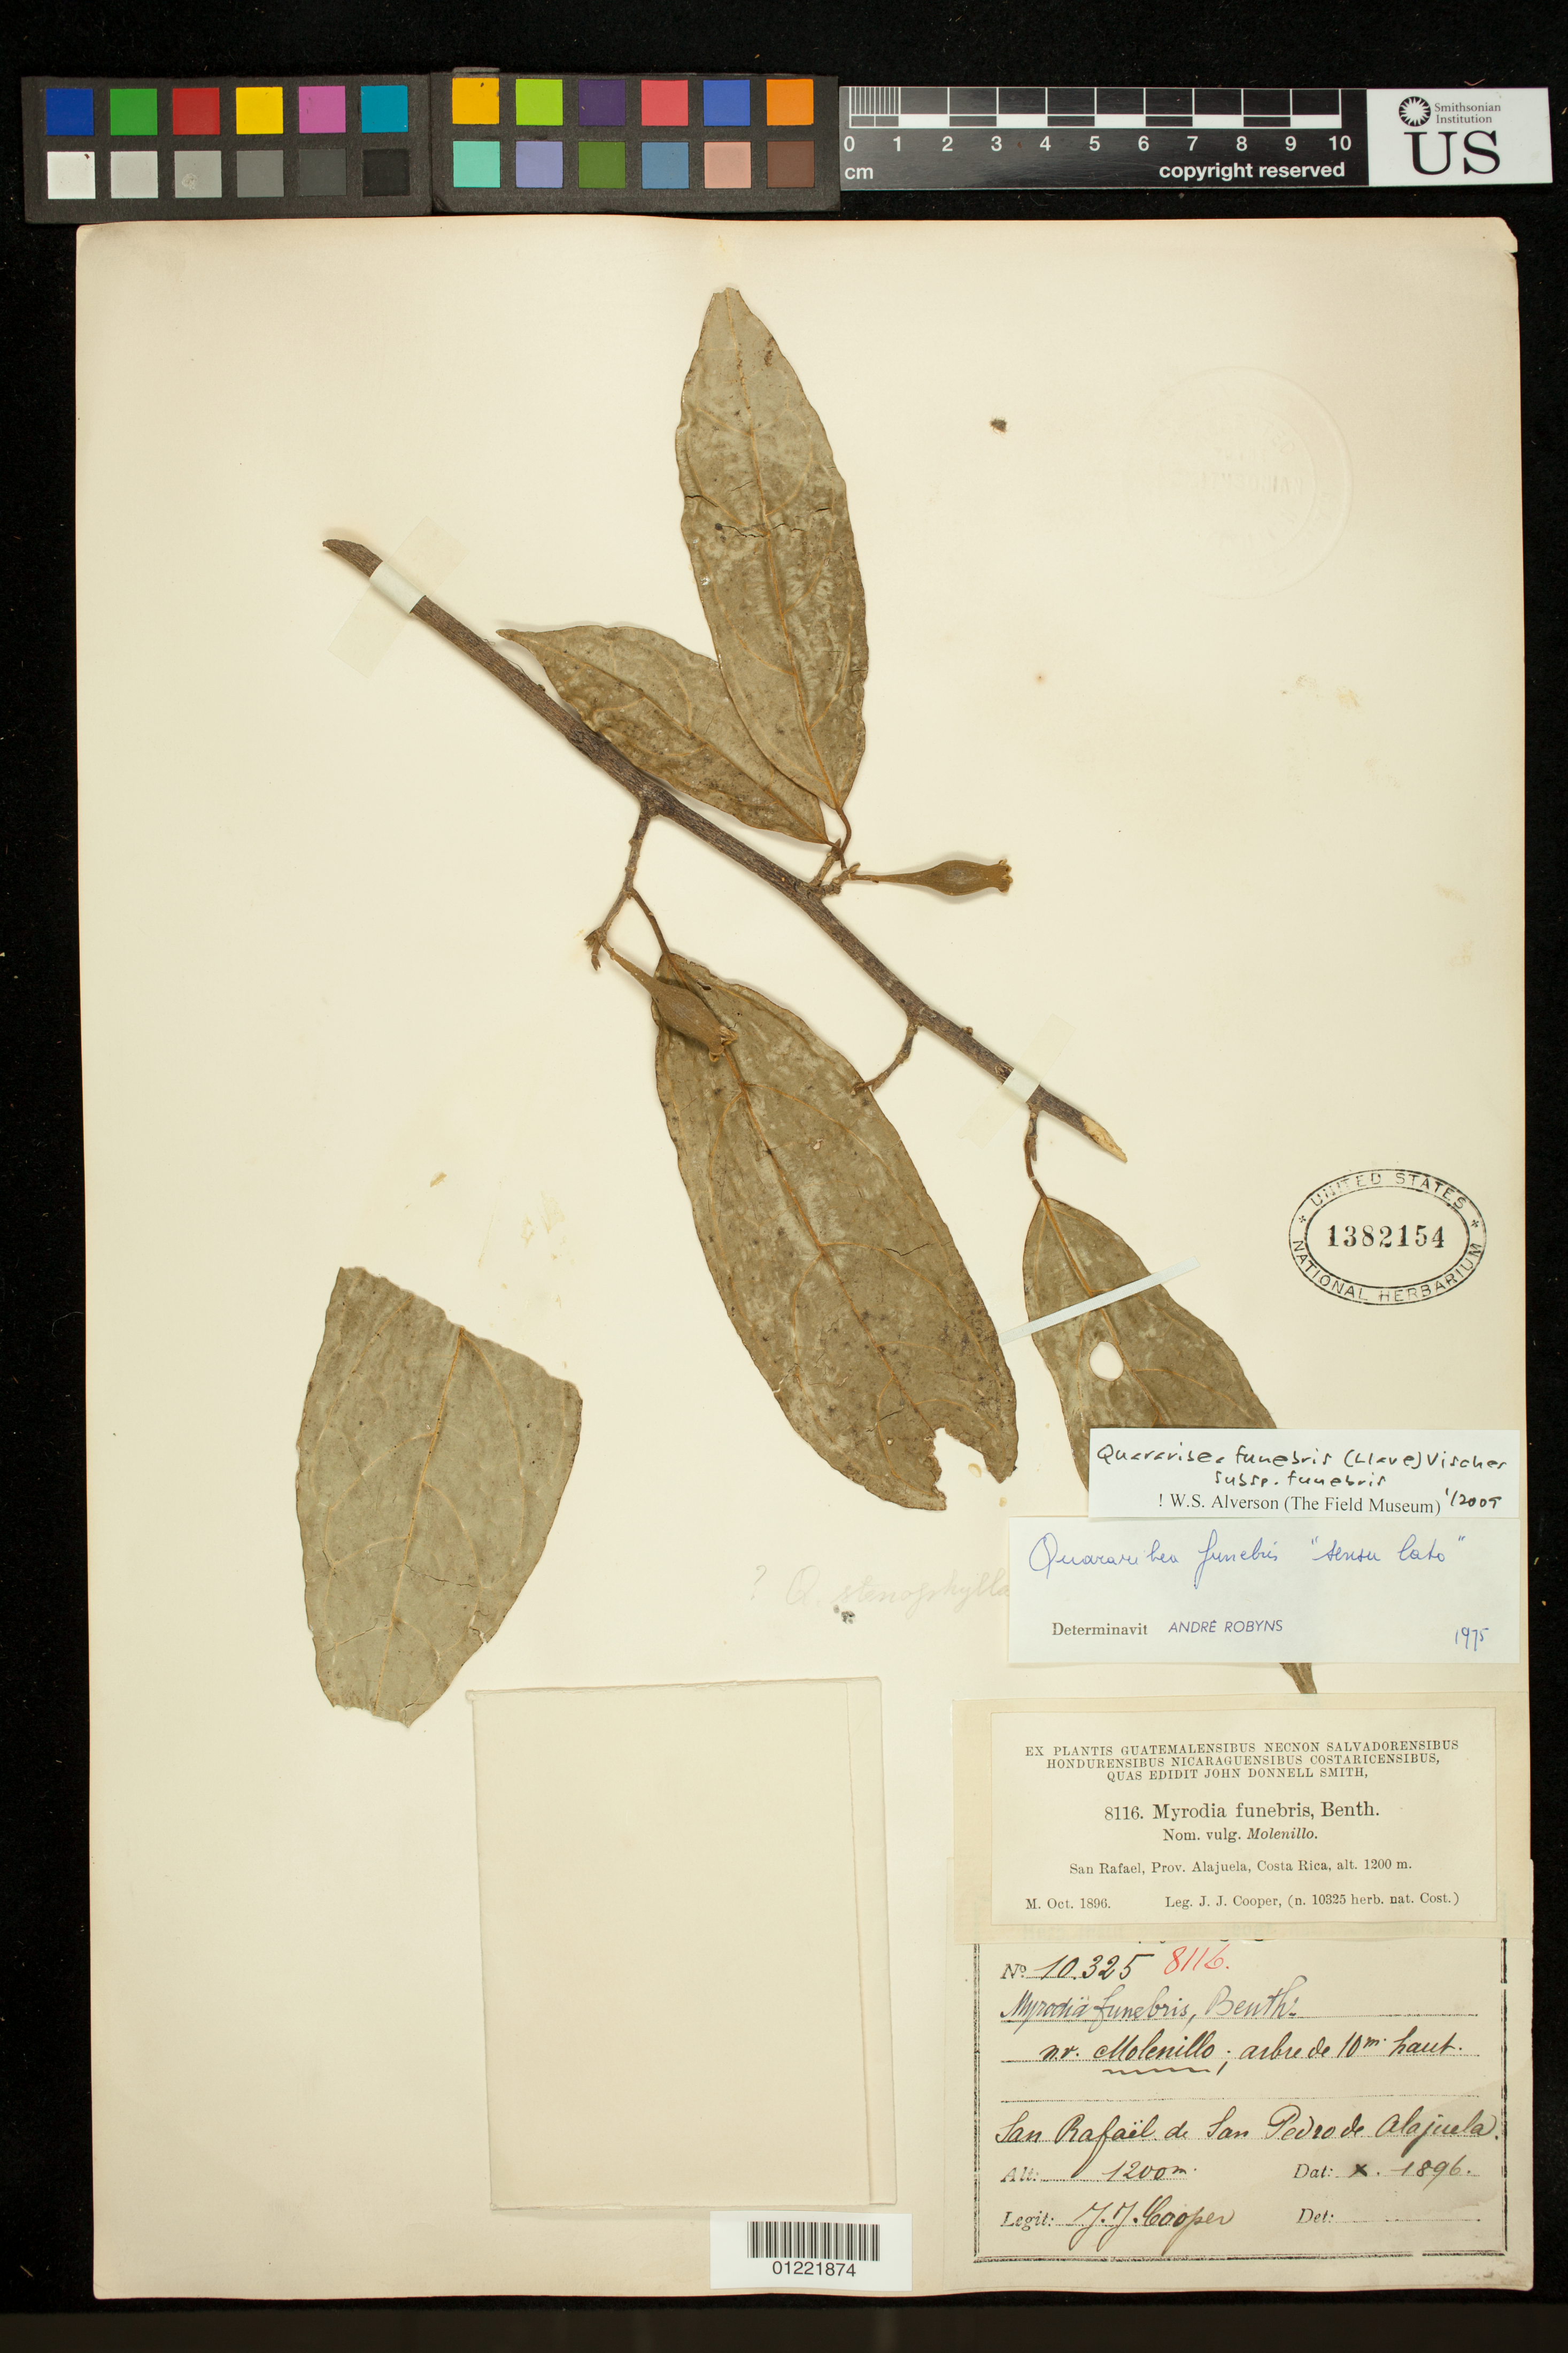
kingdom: Plantae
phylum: Tracheophyta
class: Magnoliopsida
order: Malvales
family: Malvaceae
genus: Quararibea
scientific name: Quararibea funebris subsp. funebris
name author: (La Llave) Vischer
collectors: J. J. Cooper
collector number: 10325 / 8816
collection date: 1896-10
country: Costa Rica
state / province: Alajuela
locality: San Rafael de San Pedro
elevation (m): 1200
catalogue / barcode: US 1382154